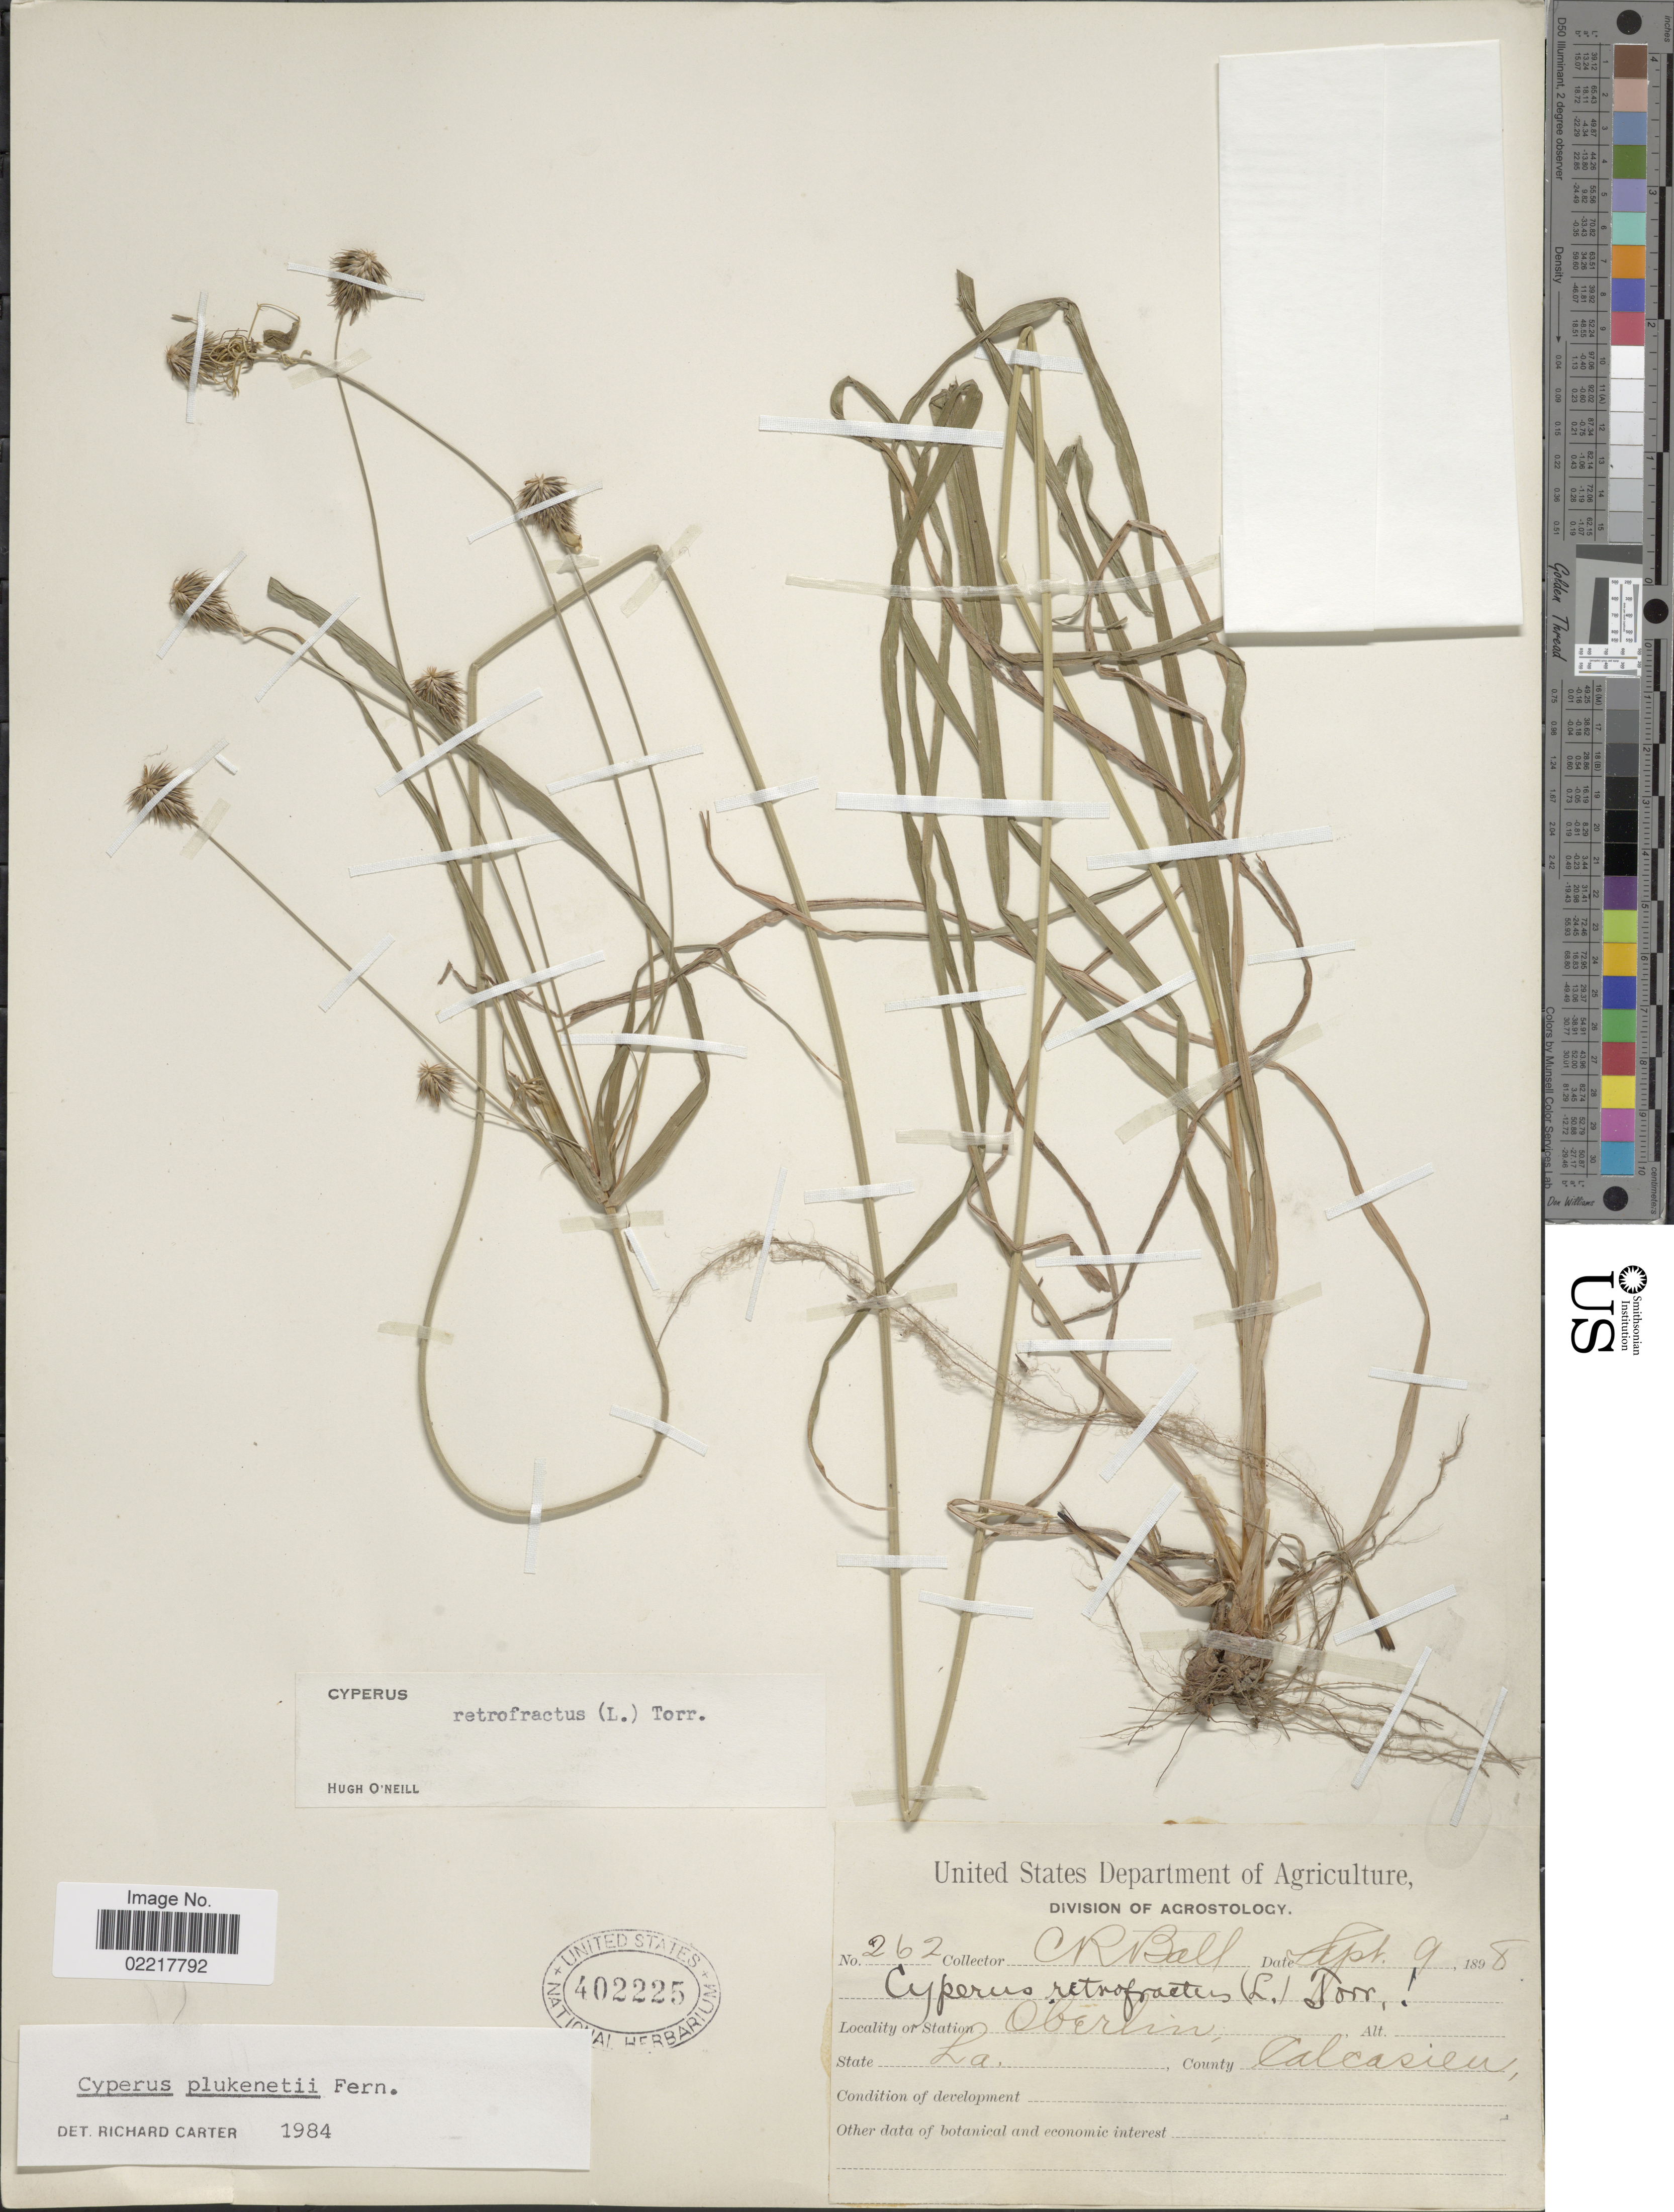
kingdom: Plantae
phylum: Tracheophyta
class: Liliopsida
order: Poales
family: Cyperaceae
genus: Cyperus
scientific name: Cyperus plukenetii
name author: Fernald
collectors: C. R. Ball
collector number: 262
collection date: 1898-04-09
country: United States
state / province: Louisiana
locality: Oberlin, County Calcasieu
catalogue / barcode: US 402225